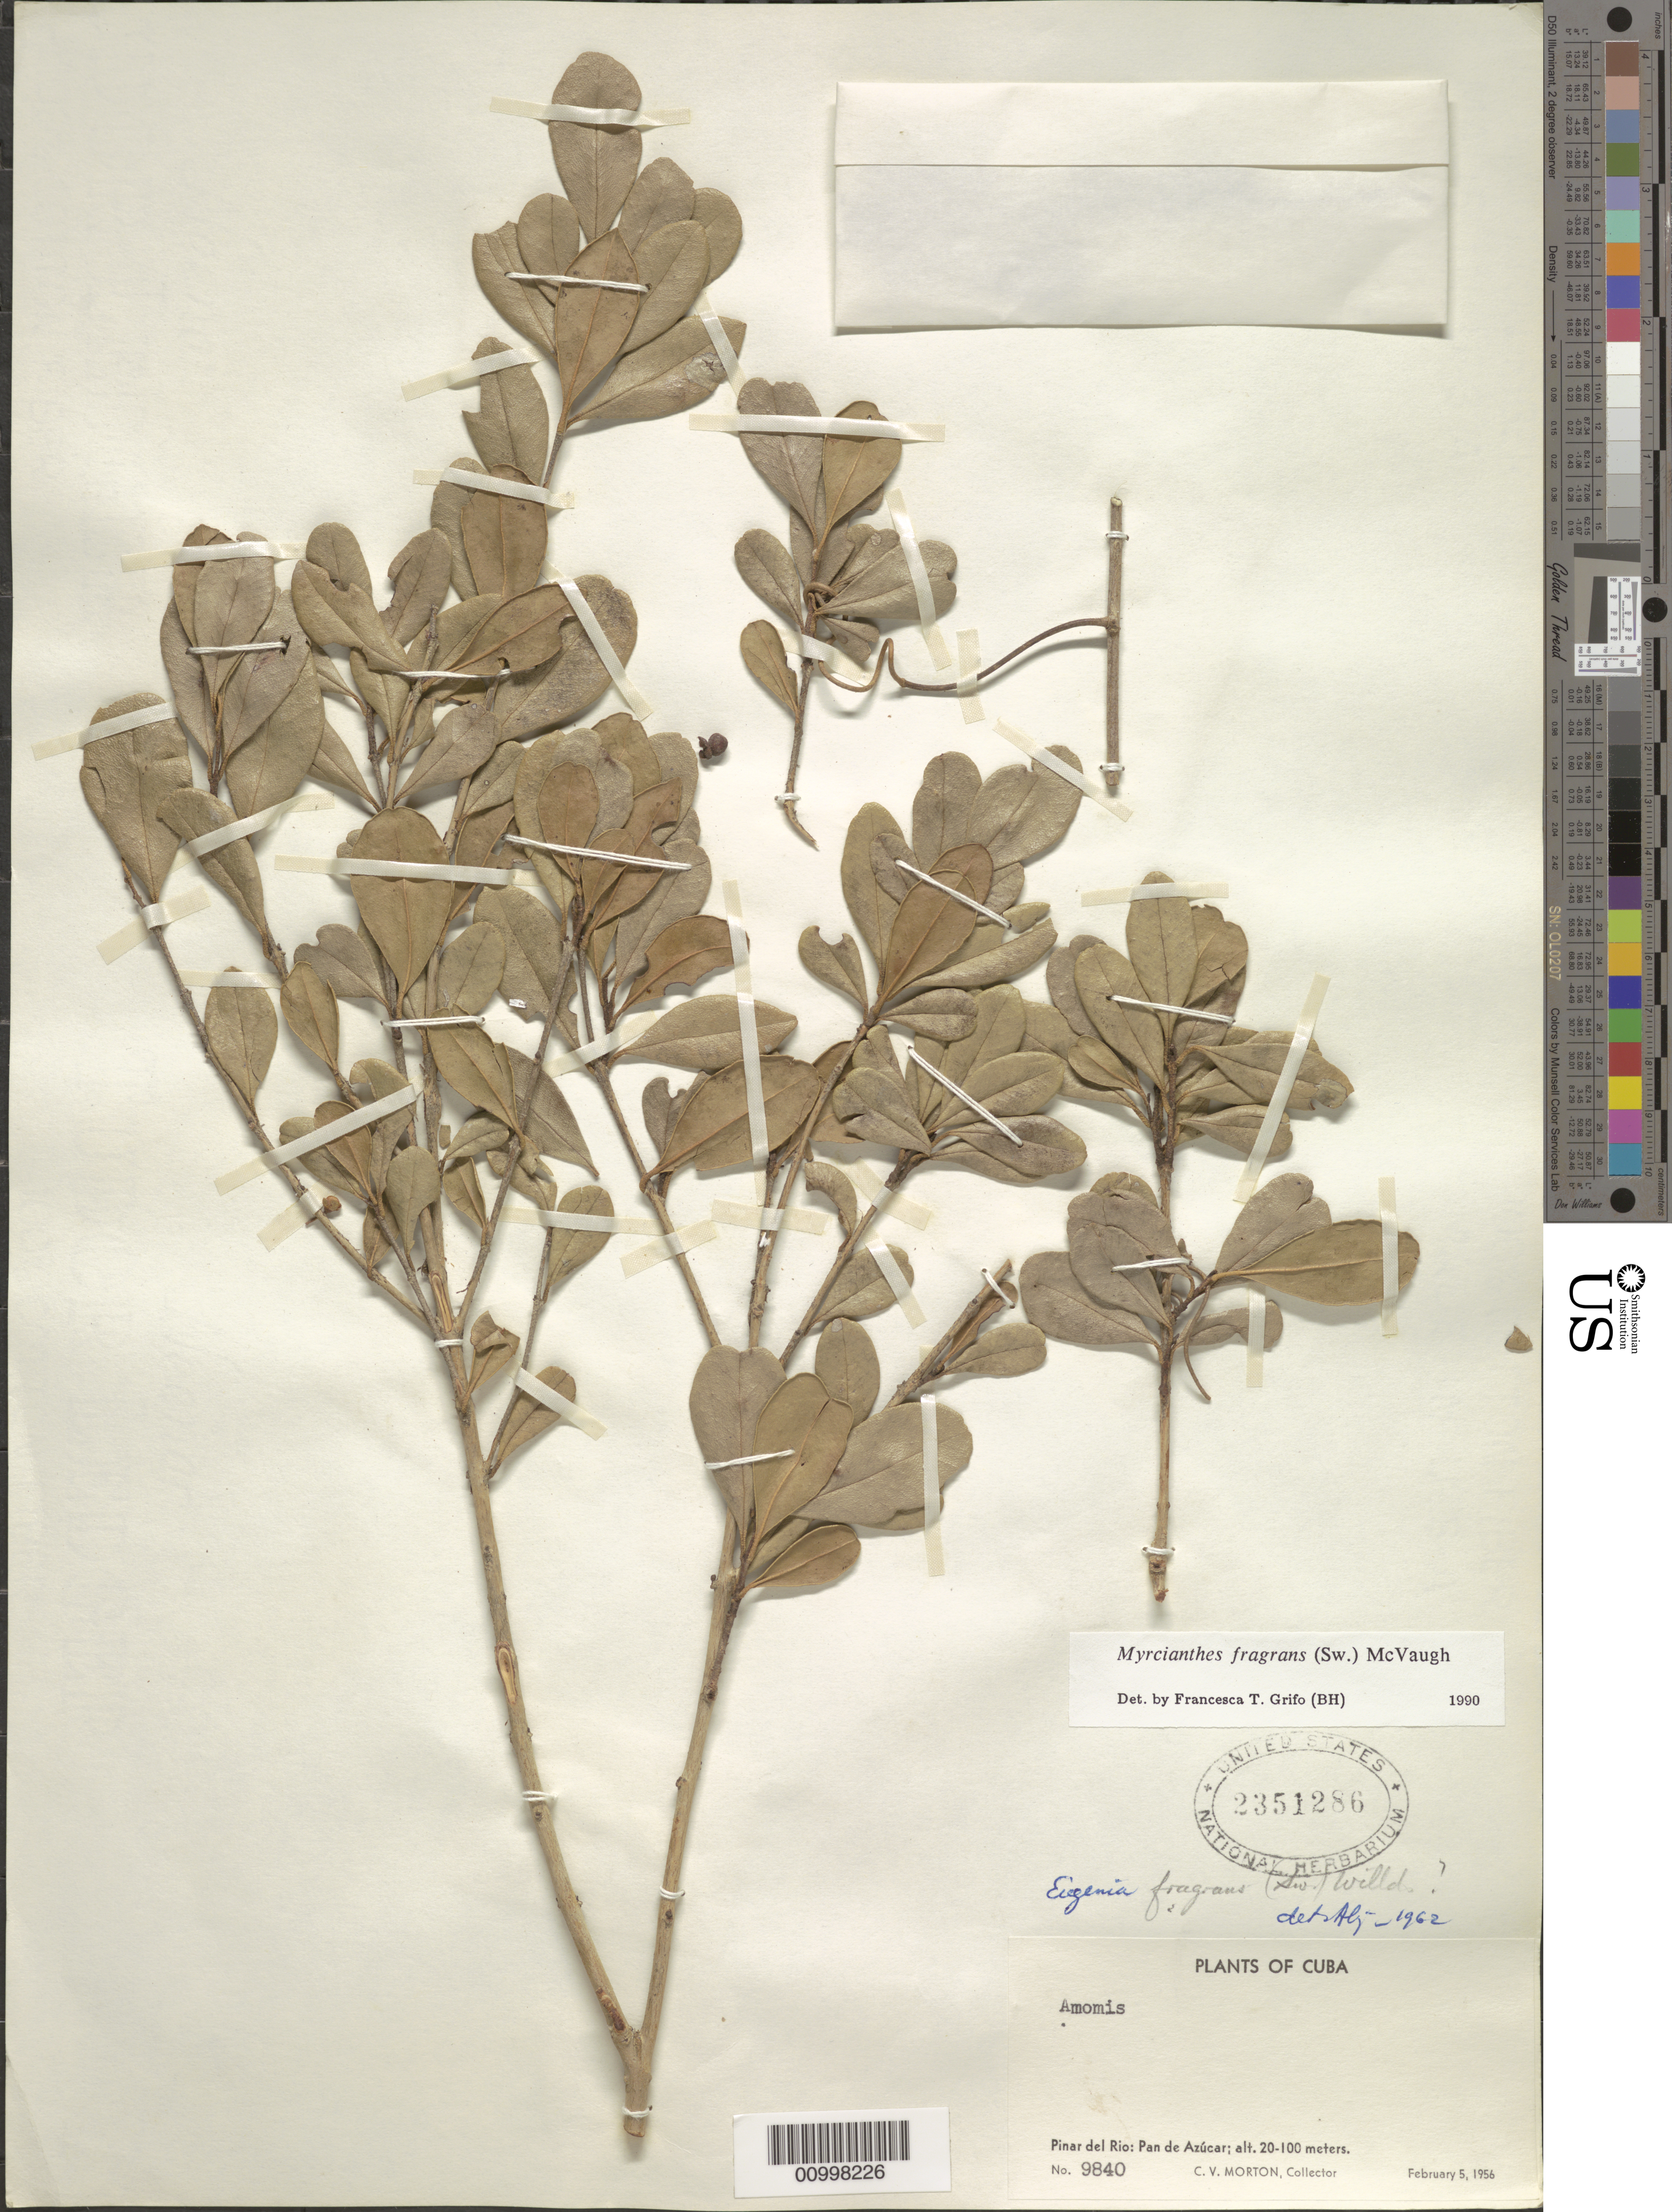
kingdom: Plantae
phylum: Tracheophyta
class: Magnoliopsida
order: Myrtales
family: Myrtaceae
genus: Myrcianthes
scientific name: Myrcianthes fragrans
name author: (Sw.) McVaugh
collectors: C. V. Morton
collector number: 9840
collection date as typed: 05 Feb 1956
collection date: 1956-02-05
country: Cuba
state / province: Pinar del Rio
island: Cuba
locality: Pan de Azúcar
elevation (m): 20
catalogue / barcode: US 2351286